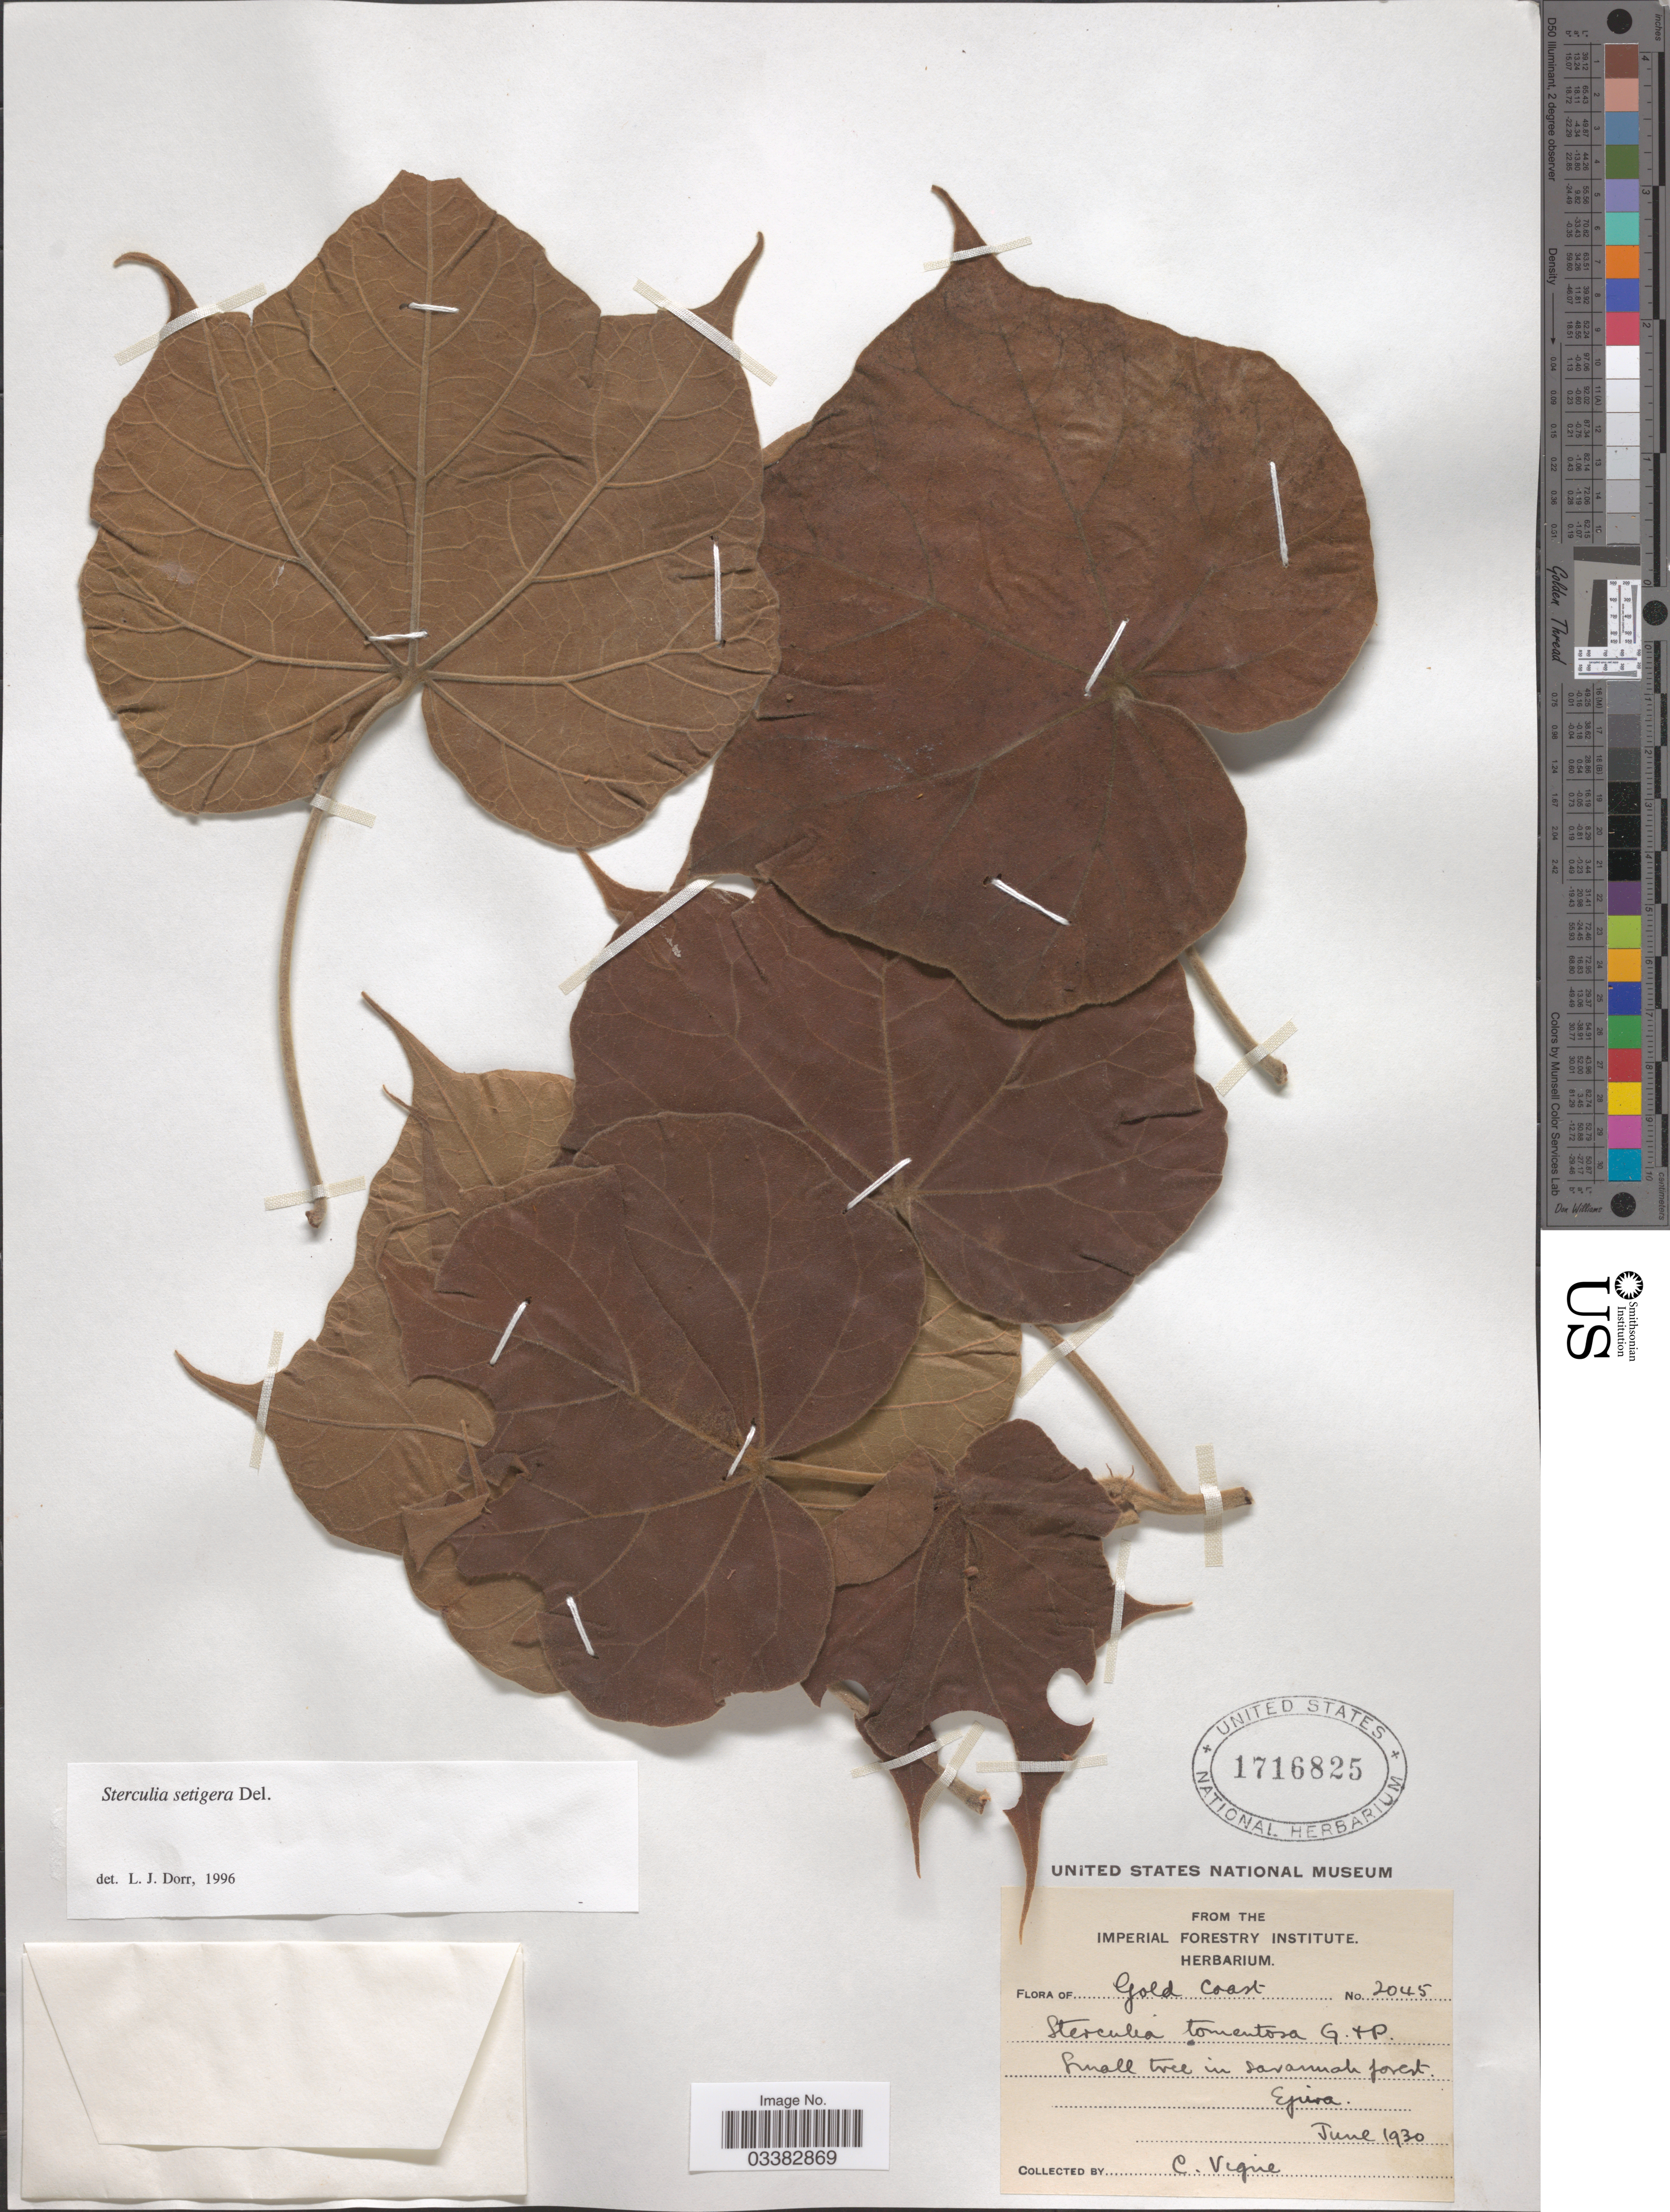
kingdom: Plantae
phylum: Tracheophyta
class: Magnoliopsida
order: Malvales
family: Malvaceae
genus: Sterculia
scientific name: Sterculia setigera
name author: Delile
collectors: C. Vigne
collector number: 2045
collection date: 1930-06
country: Ghana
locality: Gold Coast. Ejura.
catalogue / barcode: US 1716825